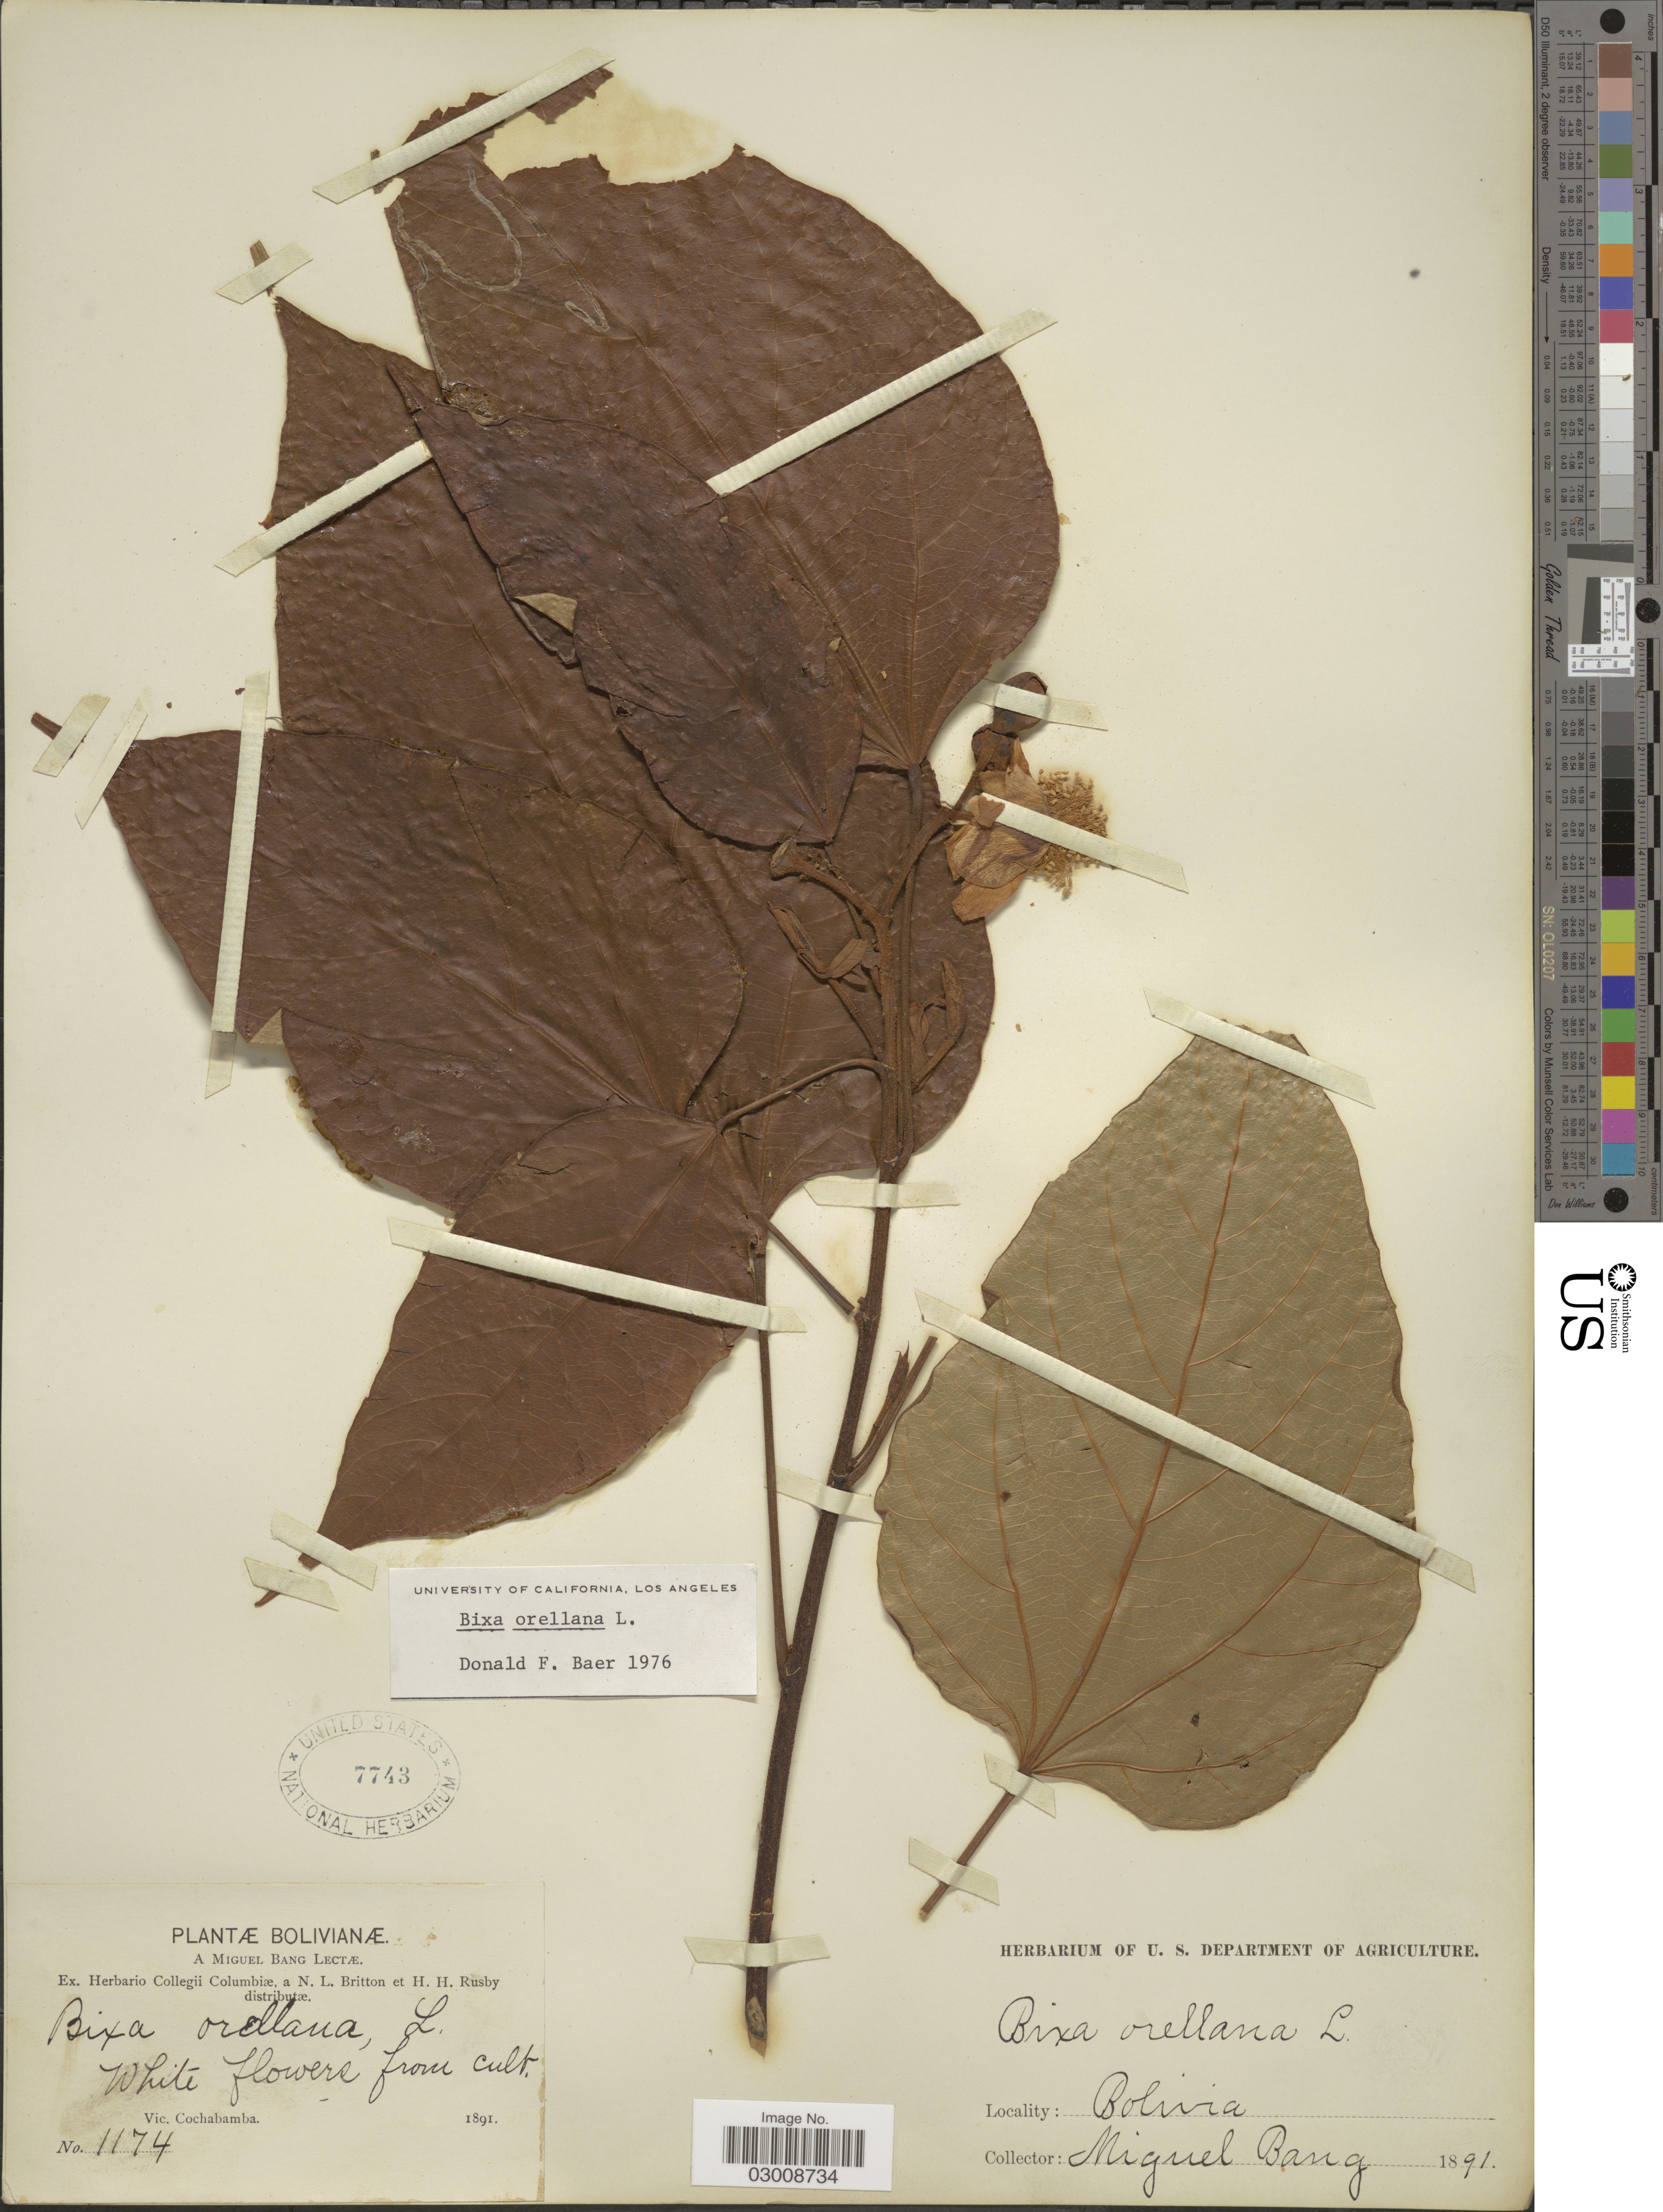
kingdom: Plantae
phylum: Tracheophyta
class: Magnoliopsida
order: Malvales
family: Bixaceae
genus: Bixa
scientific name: Bixa orellana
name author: L.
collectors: M. Bang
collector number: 1174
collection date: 1891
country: Bolivia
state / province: Cochabamba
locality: Vic. Cochabamba.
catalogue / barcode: US 7743